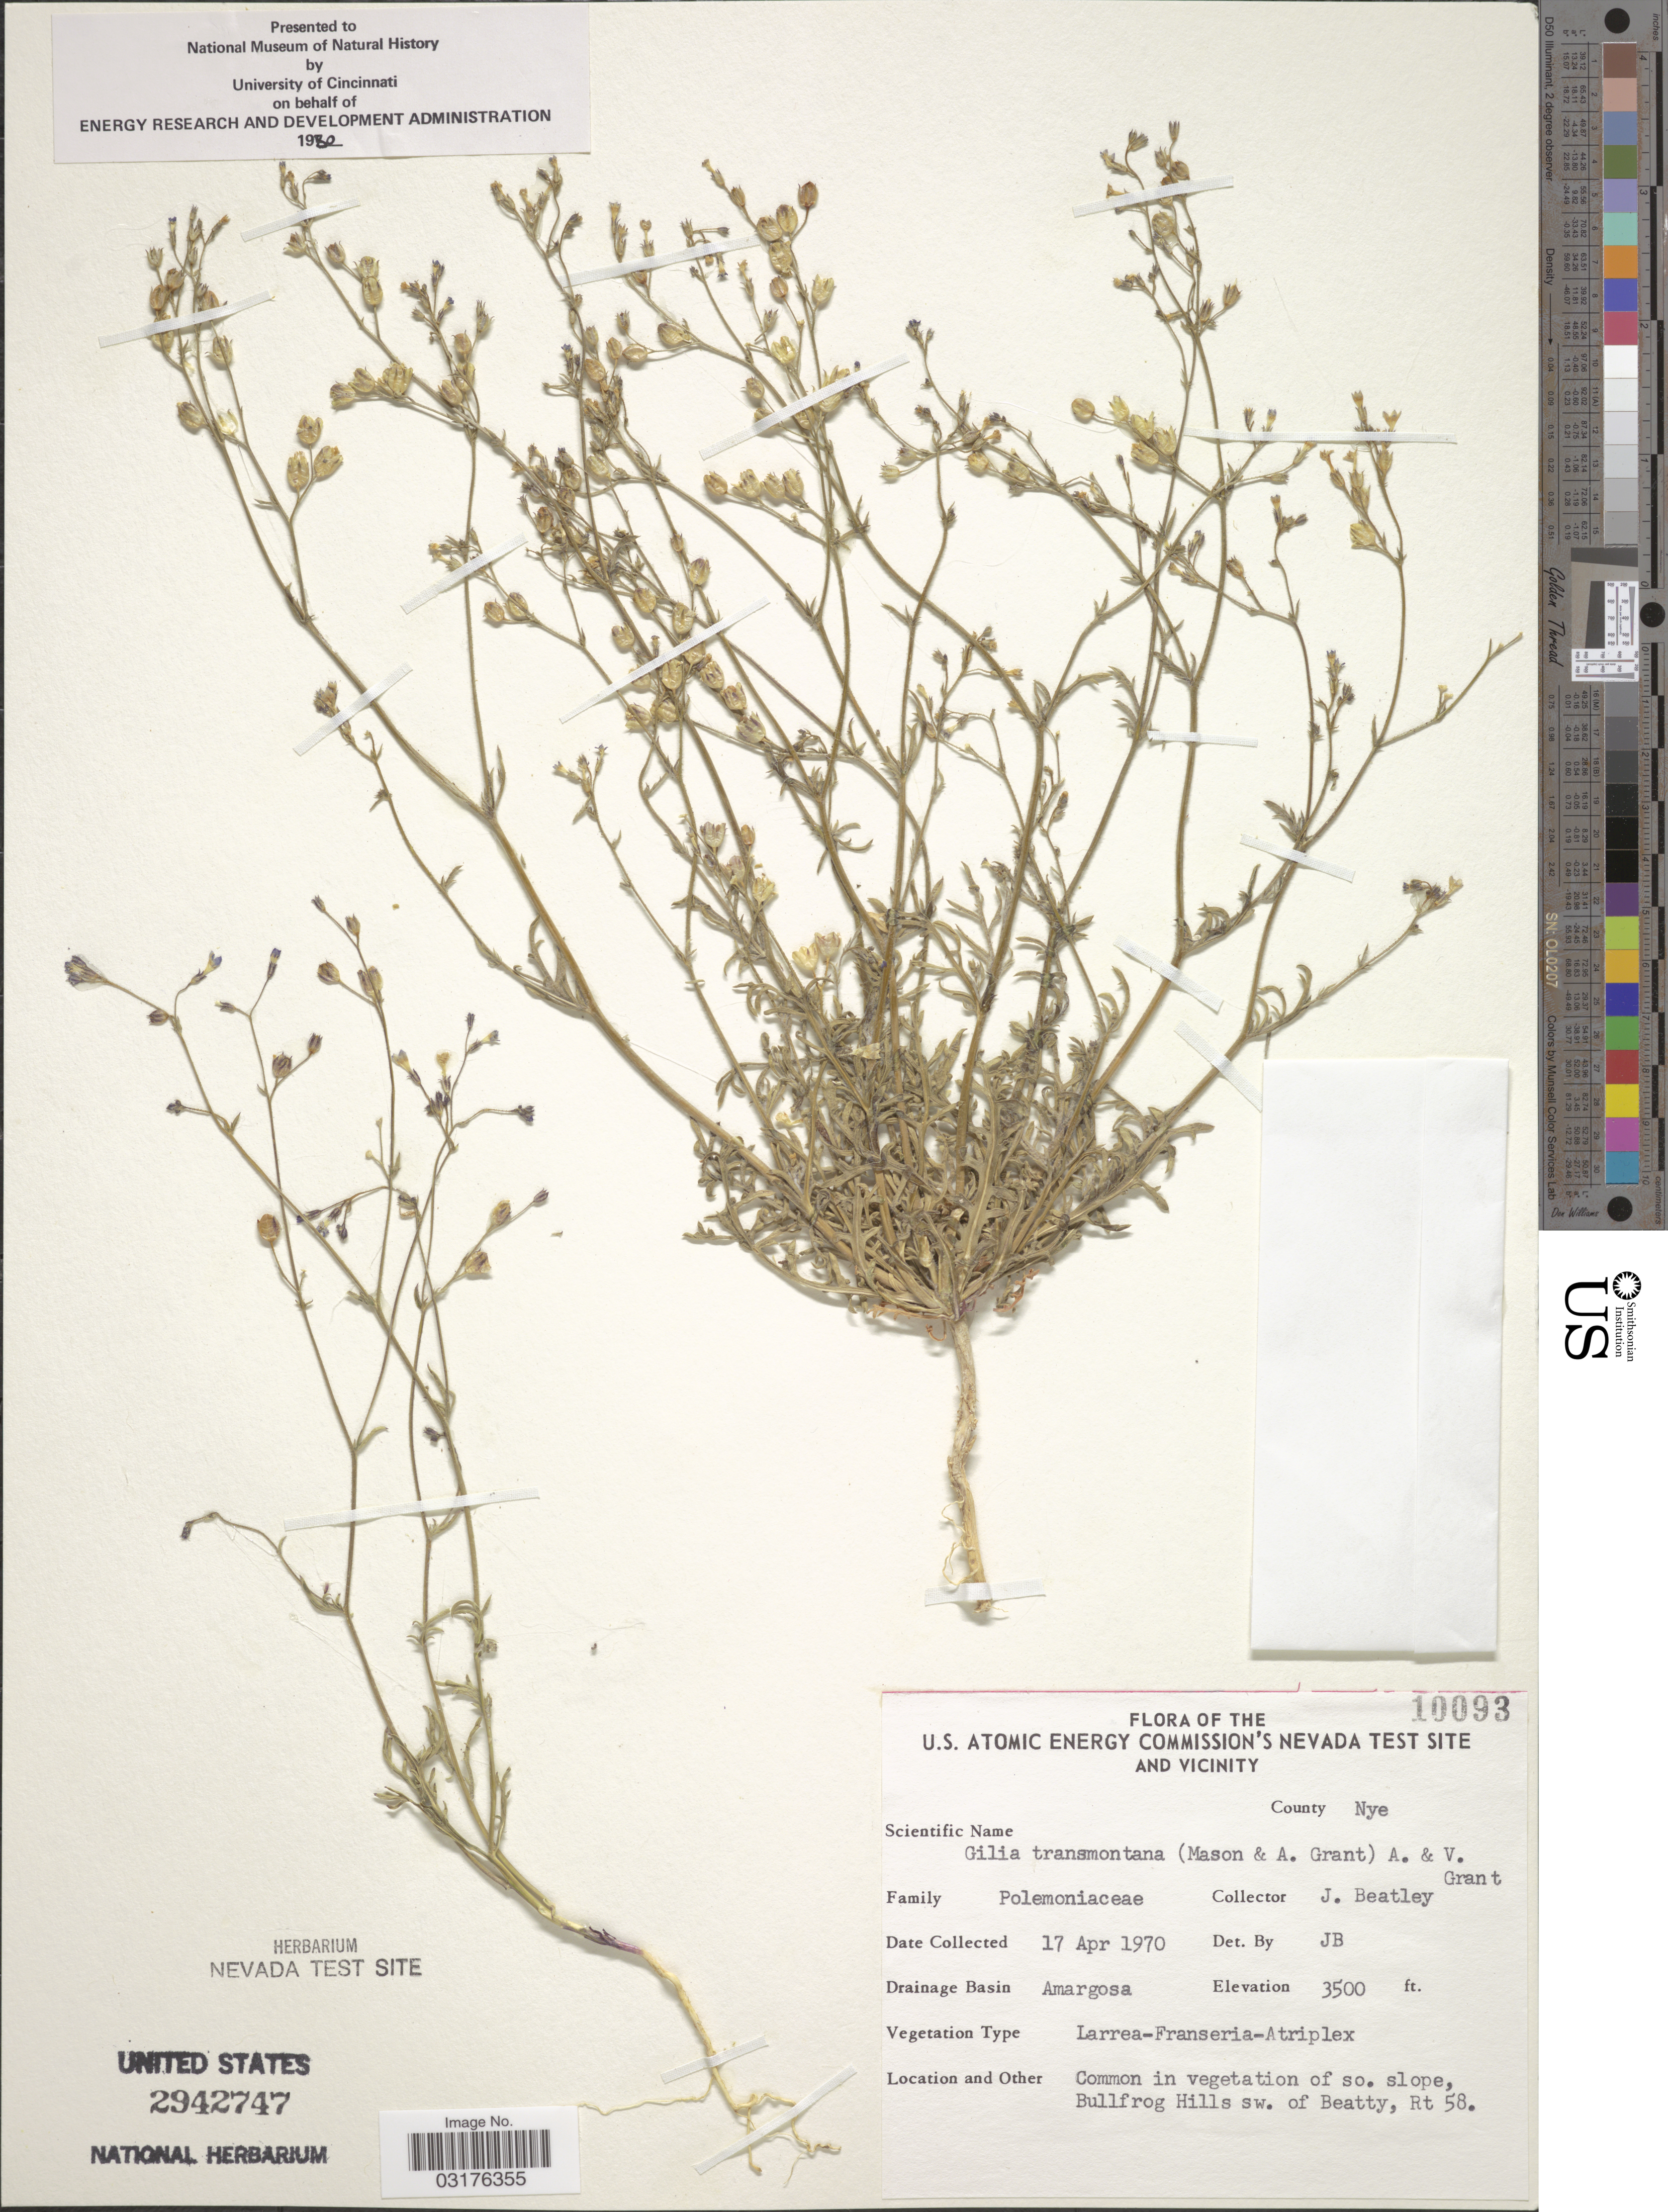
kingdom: Plantae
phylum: Tracheophyta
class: Magnoliopsida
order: Ericales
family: Polemoniaceae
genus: Gilia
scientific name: Gilia transmontana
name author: (H. Mason & A.D. Grant) A.D. Grant & V.E. Grant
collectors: J. C. Beatley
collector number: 10093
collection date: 1970-04-17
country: United States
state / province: Nevada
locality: U.S. Atomic Energy Commission's Nevada Test Site and Vicinity, County Nye, Drainage Basin Amargosa, Common in vegetation of so. slope, Bullfrog Hills sw. of Beatty, Rt 58.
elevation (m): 1067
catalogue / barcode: US 2942747